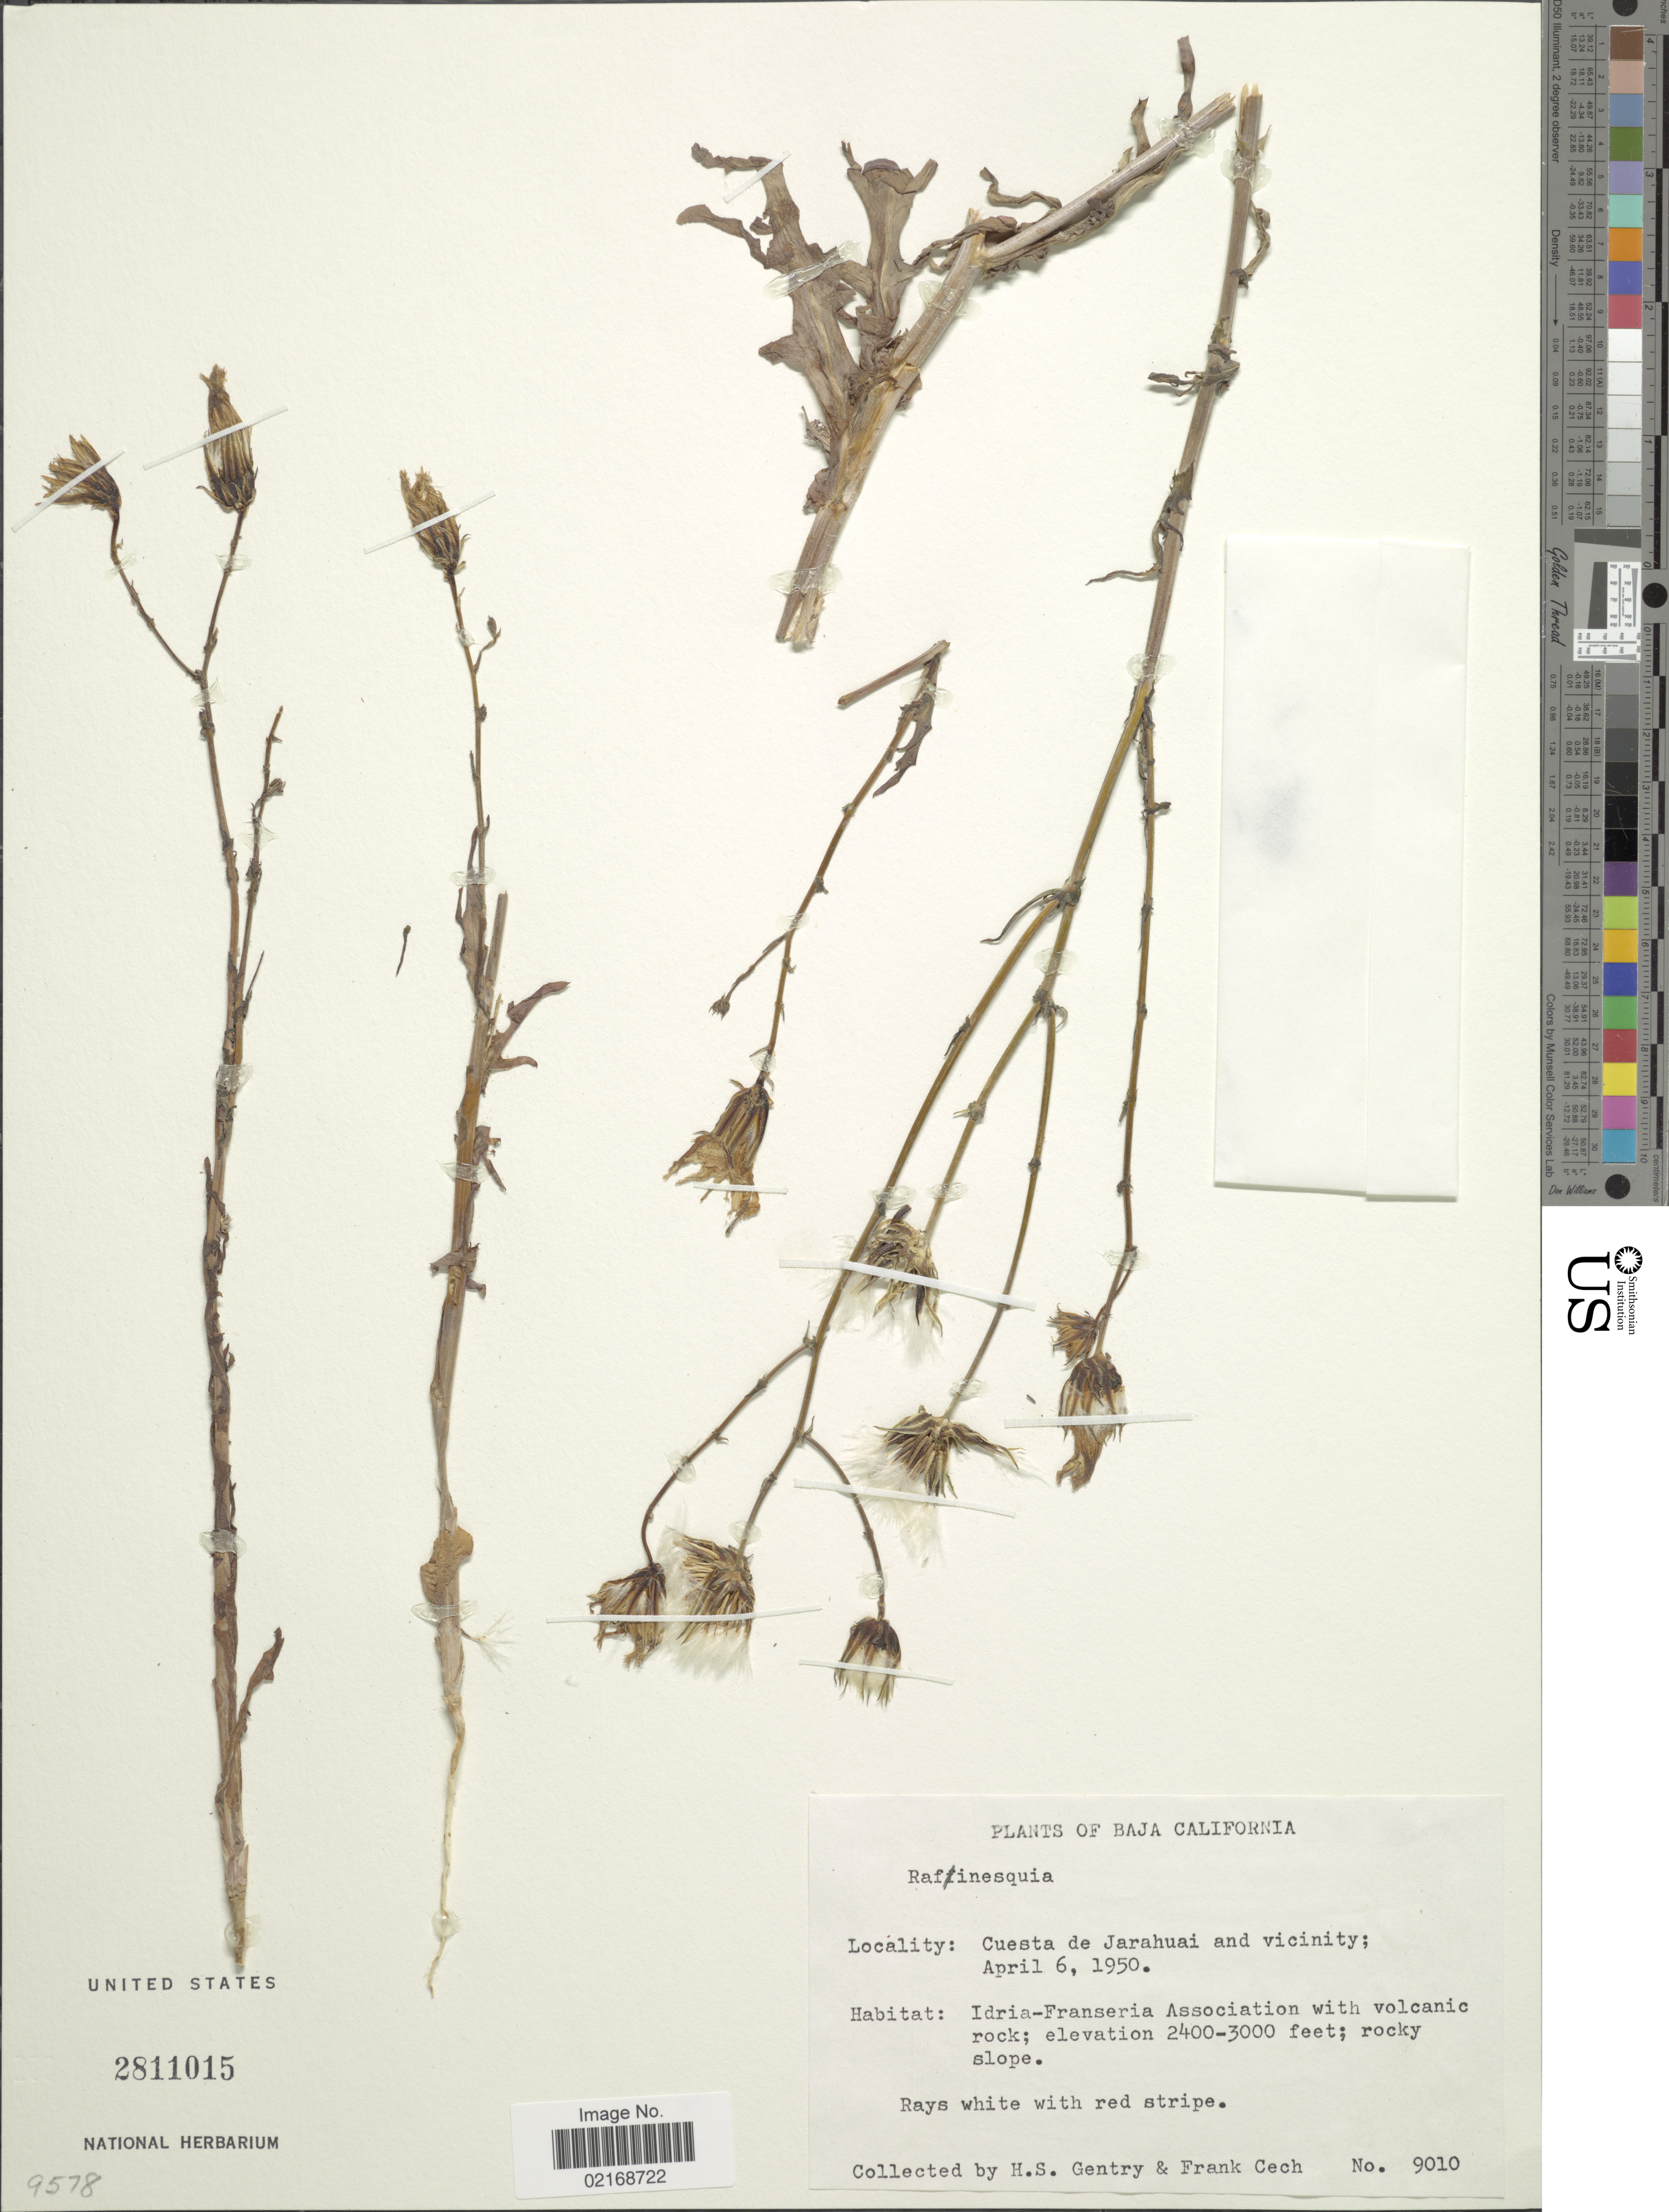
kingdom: Plantae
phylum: Tracheophyta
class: Magnoliopsida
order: Asterales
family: Asteraceae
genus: Rafinesquia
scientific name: Rafinesquia sp.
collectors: H. S. Gentry & F. Cech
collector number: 9010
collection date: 1950-04-06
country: Mexico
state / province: Baja California Norte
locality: Cuesta de Jarahuai and vicinity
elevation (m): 732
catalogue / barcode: US 2811015